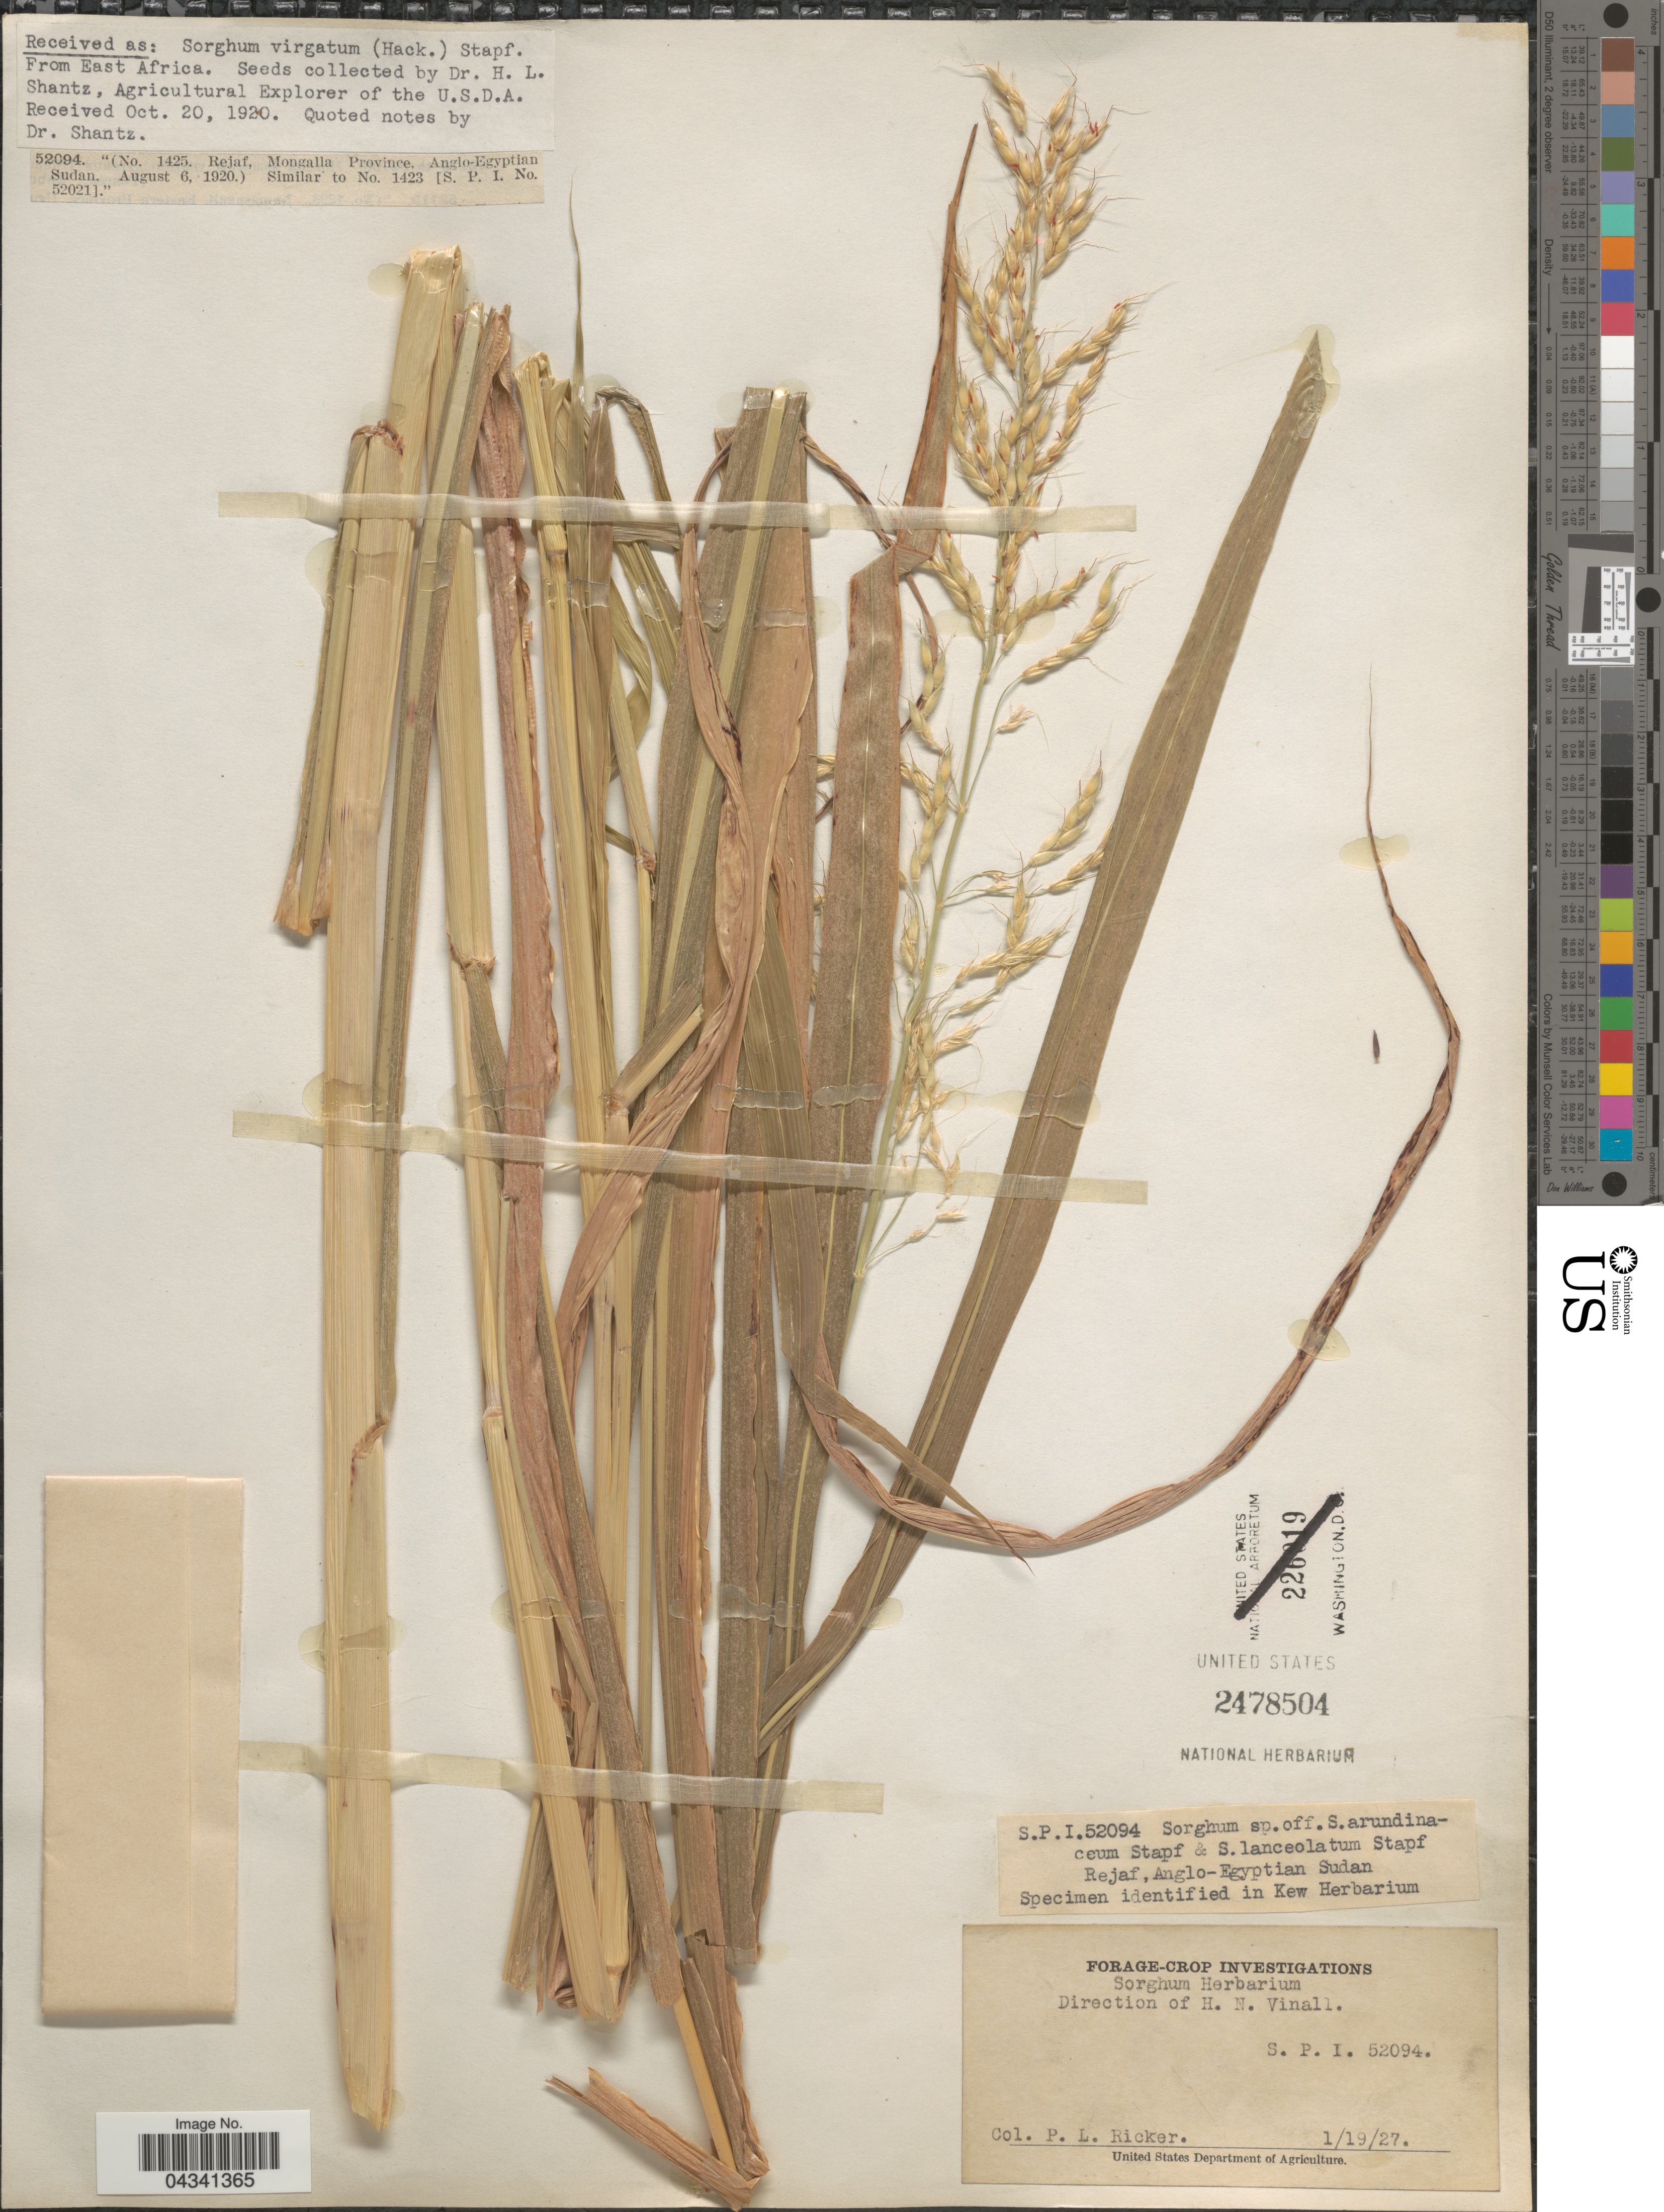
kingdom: Plantae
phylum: Tracheophyta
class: Liliopsida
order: Poales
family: Poaceae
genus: Sorghum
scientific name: Sorghum arundinaceum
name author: (Desv.) Stapf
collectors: P. Ricker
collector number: S.P.I. 52094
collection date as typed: Transcribed d/m/y: 19/1/27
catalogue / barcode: US 2478504